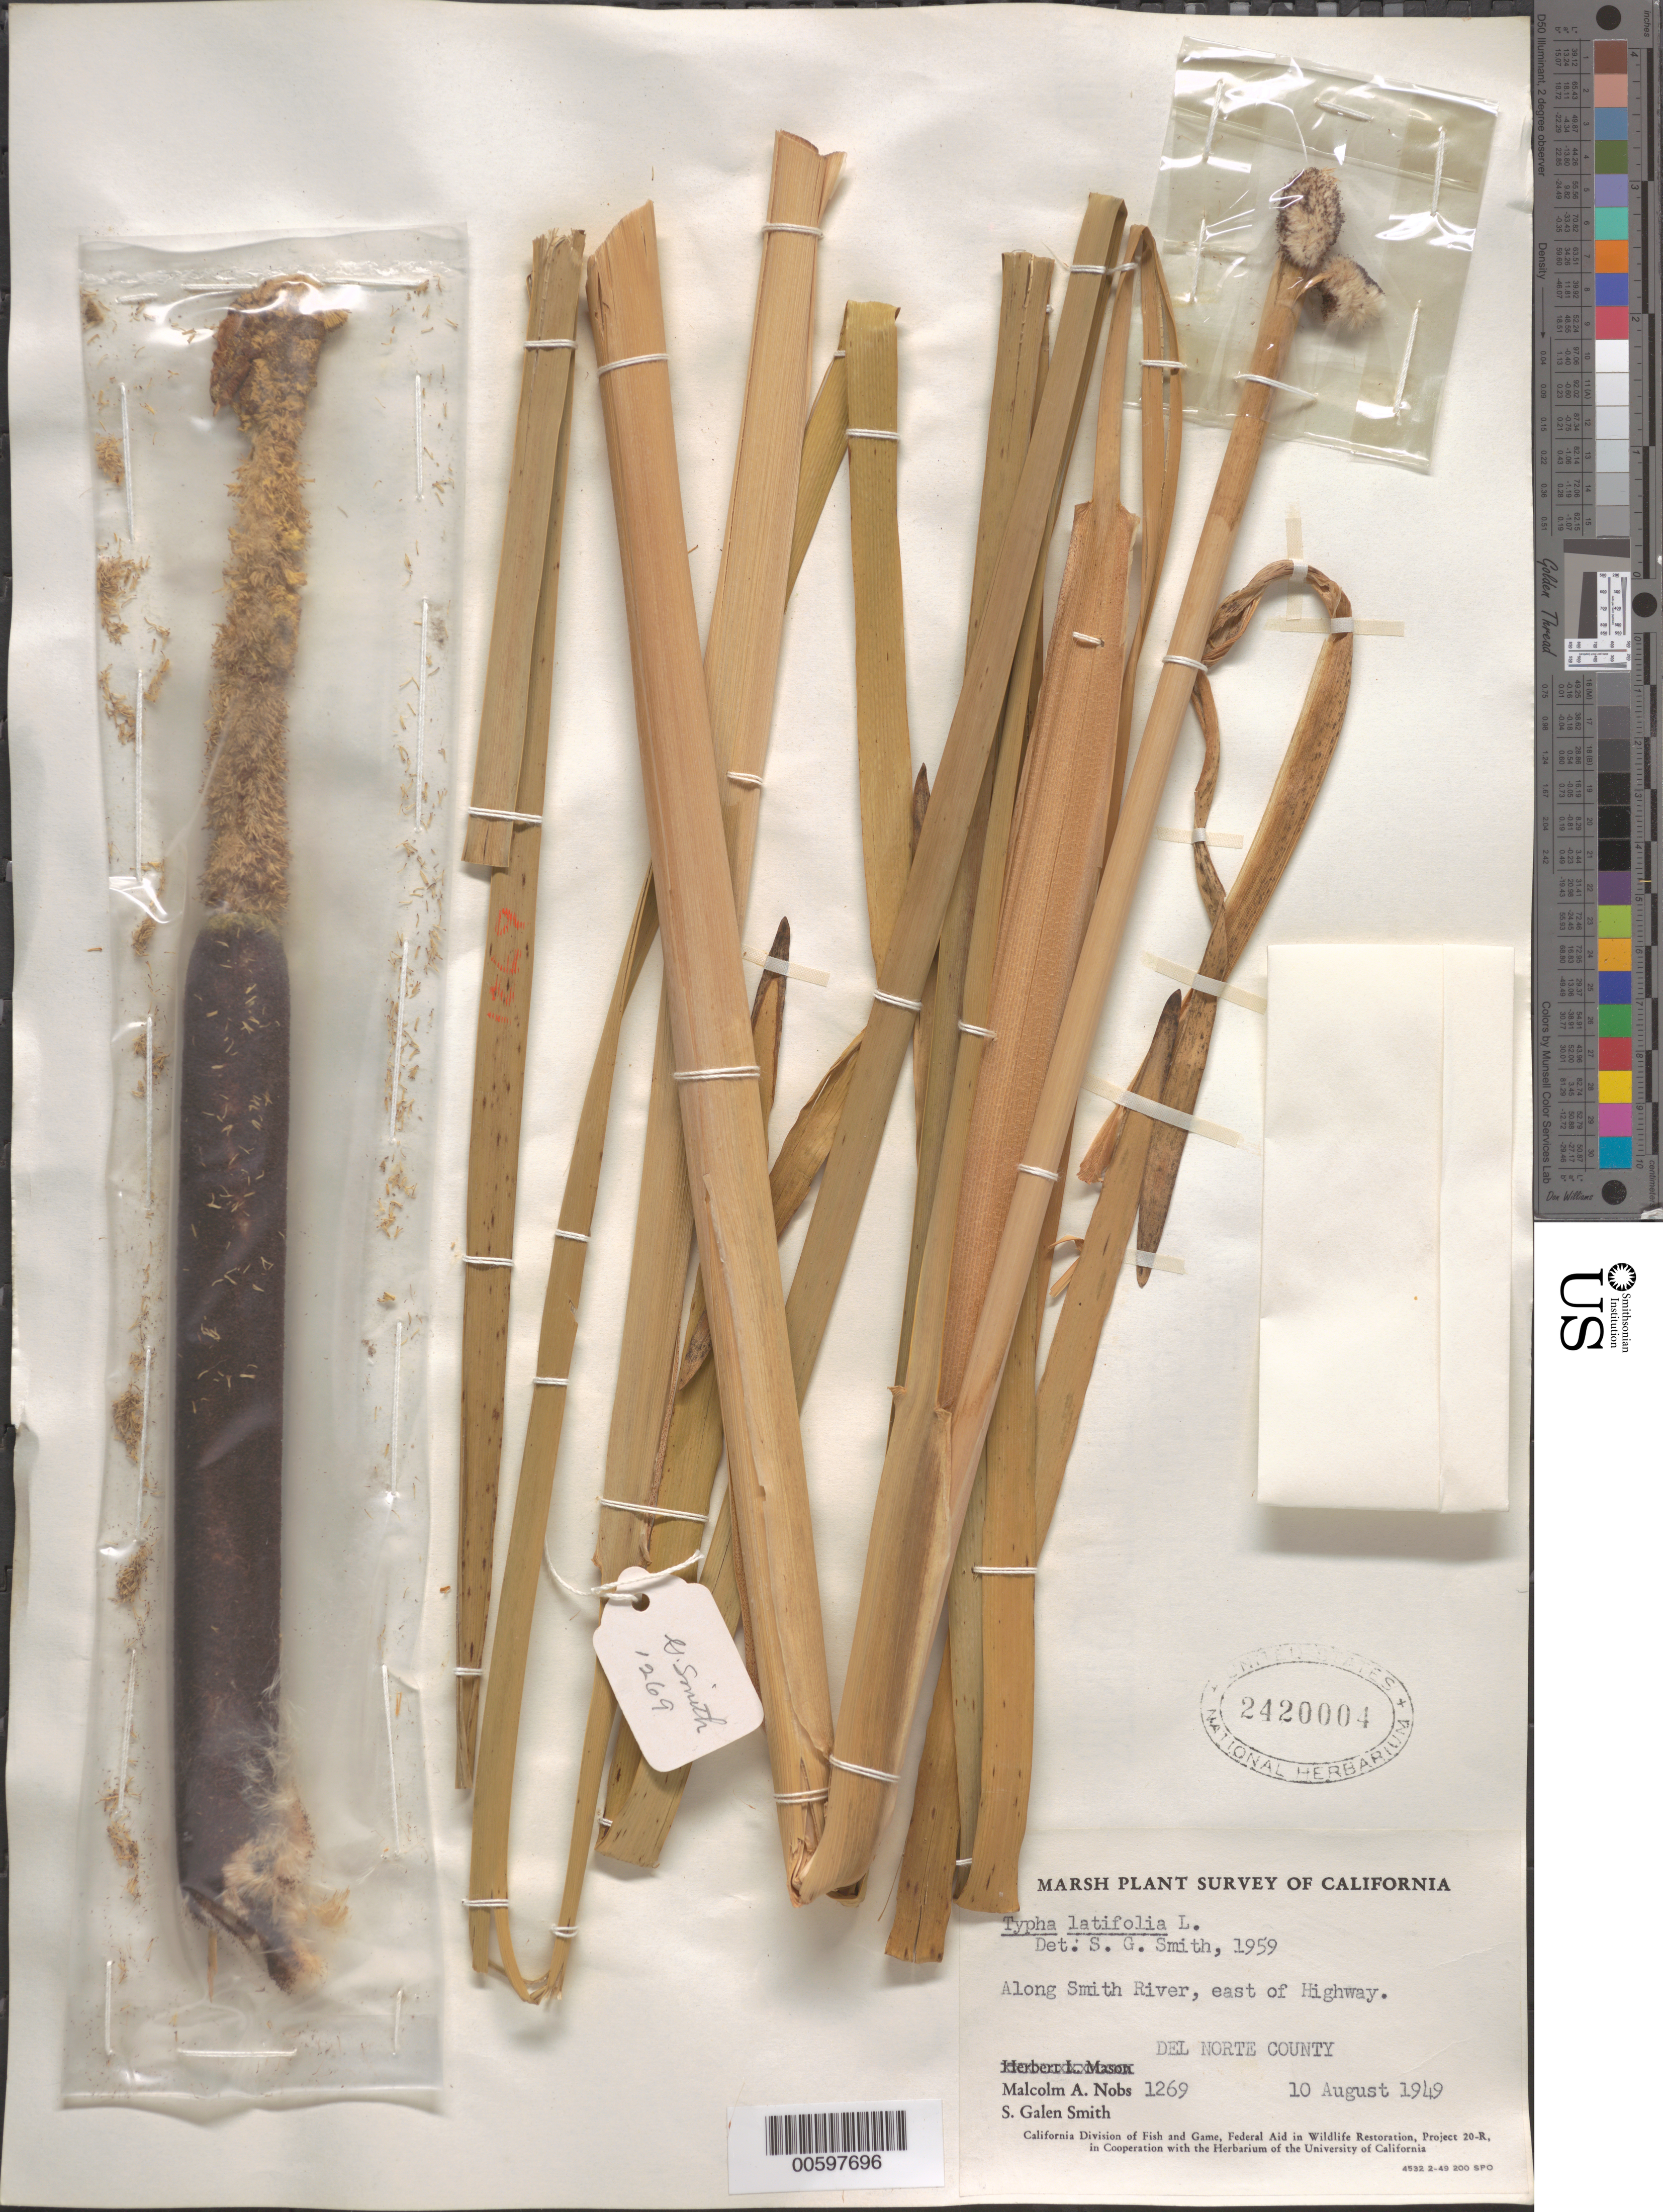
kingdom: Plantae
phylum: Tracheophyta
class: Liliopsida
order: Poales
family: Typhaceae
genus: Typha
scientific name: Typha latifolia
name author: L.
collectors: M. Nobs & G. Smith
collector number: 1269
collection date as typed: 10 Aug 1949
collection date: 1949-08-10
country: United States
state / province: California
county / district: Del Norte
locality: Along Smith River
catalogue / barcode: US 2420004